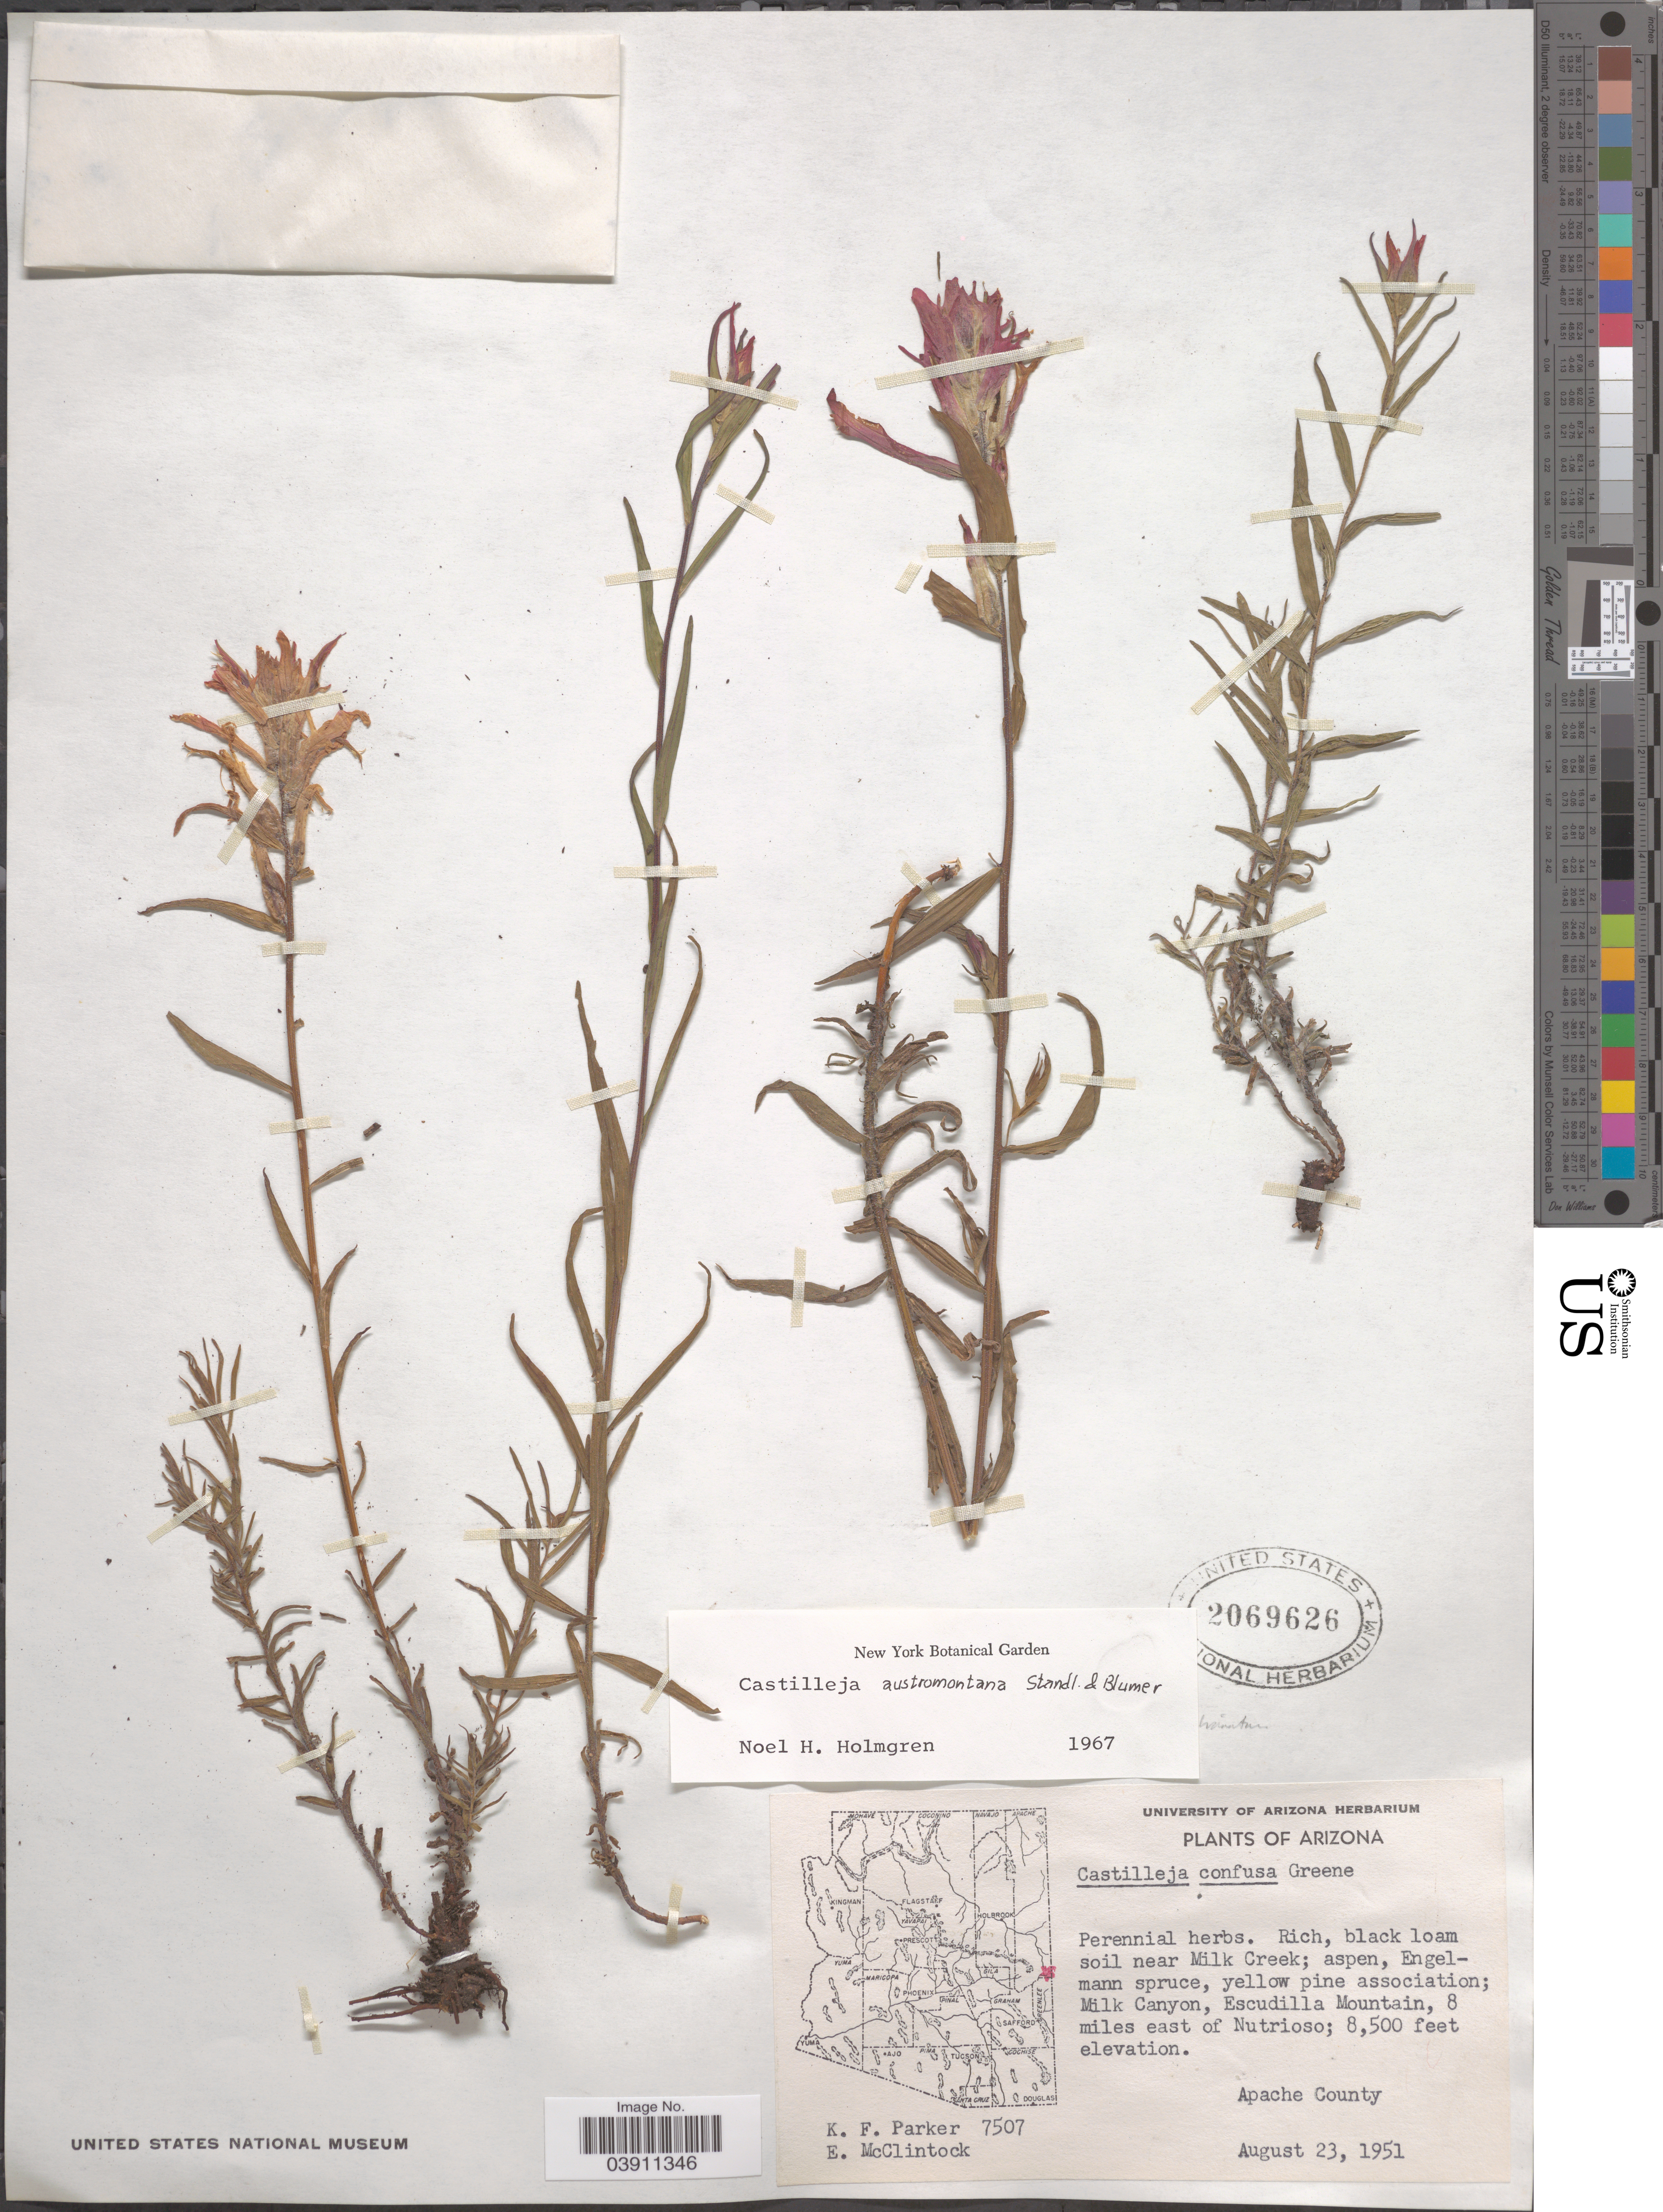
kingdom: Plantae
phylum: Tracheophyta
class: Magnoliopsida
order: Lamiales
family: Orobanchaceae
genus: Castilleja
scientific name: Castilleja austromontana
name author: Standl. & Blumer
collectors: K. F. Parker & E. McClintock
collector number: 7507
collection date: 1951-08-23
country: United States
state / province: Arizona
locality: Rich, black loam soil near Milk Creek; aspen, Engelmann spruce, yellow pine association; Milk Canyon, Escudilla Mountain, 8 miles east of Nutrioso. Apache County.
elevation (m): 2591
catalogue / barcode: US 2069626